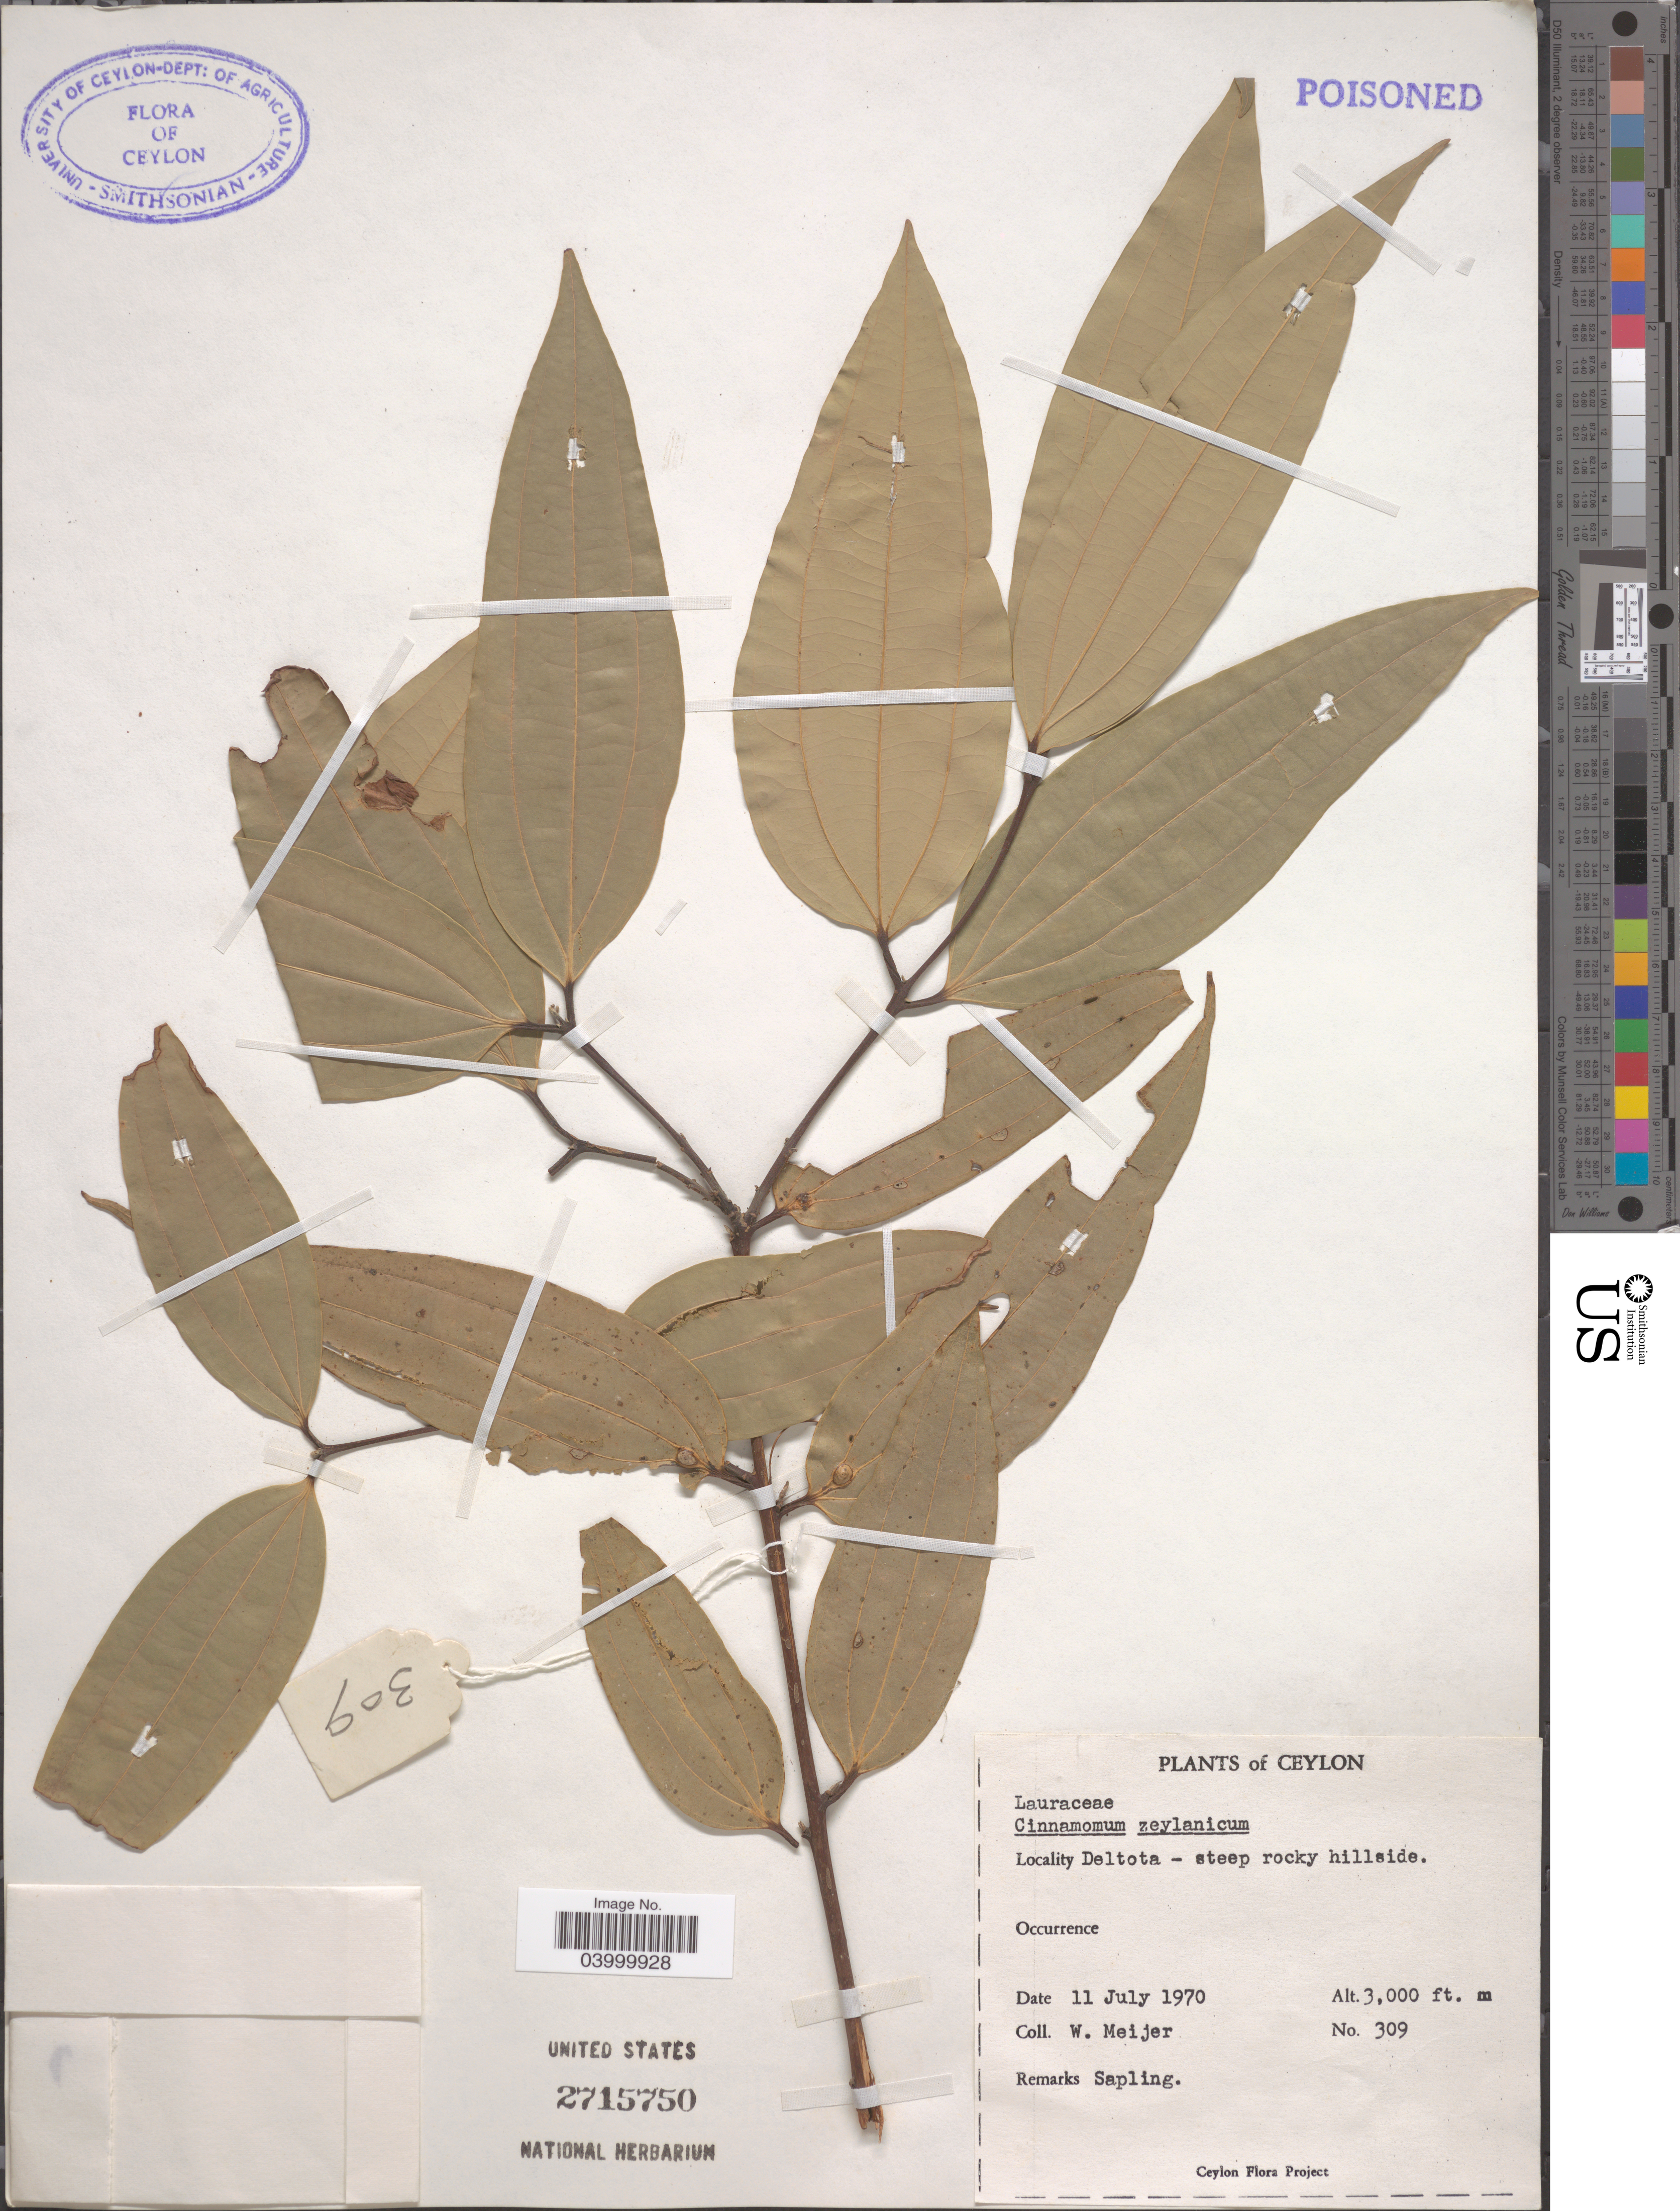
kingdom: Plantae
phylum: Tracheophyta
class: Magnoliopsida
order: Laurales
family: Lauraceae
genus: Cinnamomum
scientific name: Cinnamomum verum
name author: J. Presl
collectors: W. Meijer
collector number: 309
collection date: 1970-07-11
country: Sri Lanka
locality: Ceylon. Deltota.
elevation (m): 914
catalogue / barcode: US 2715750